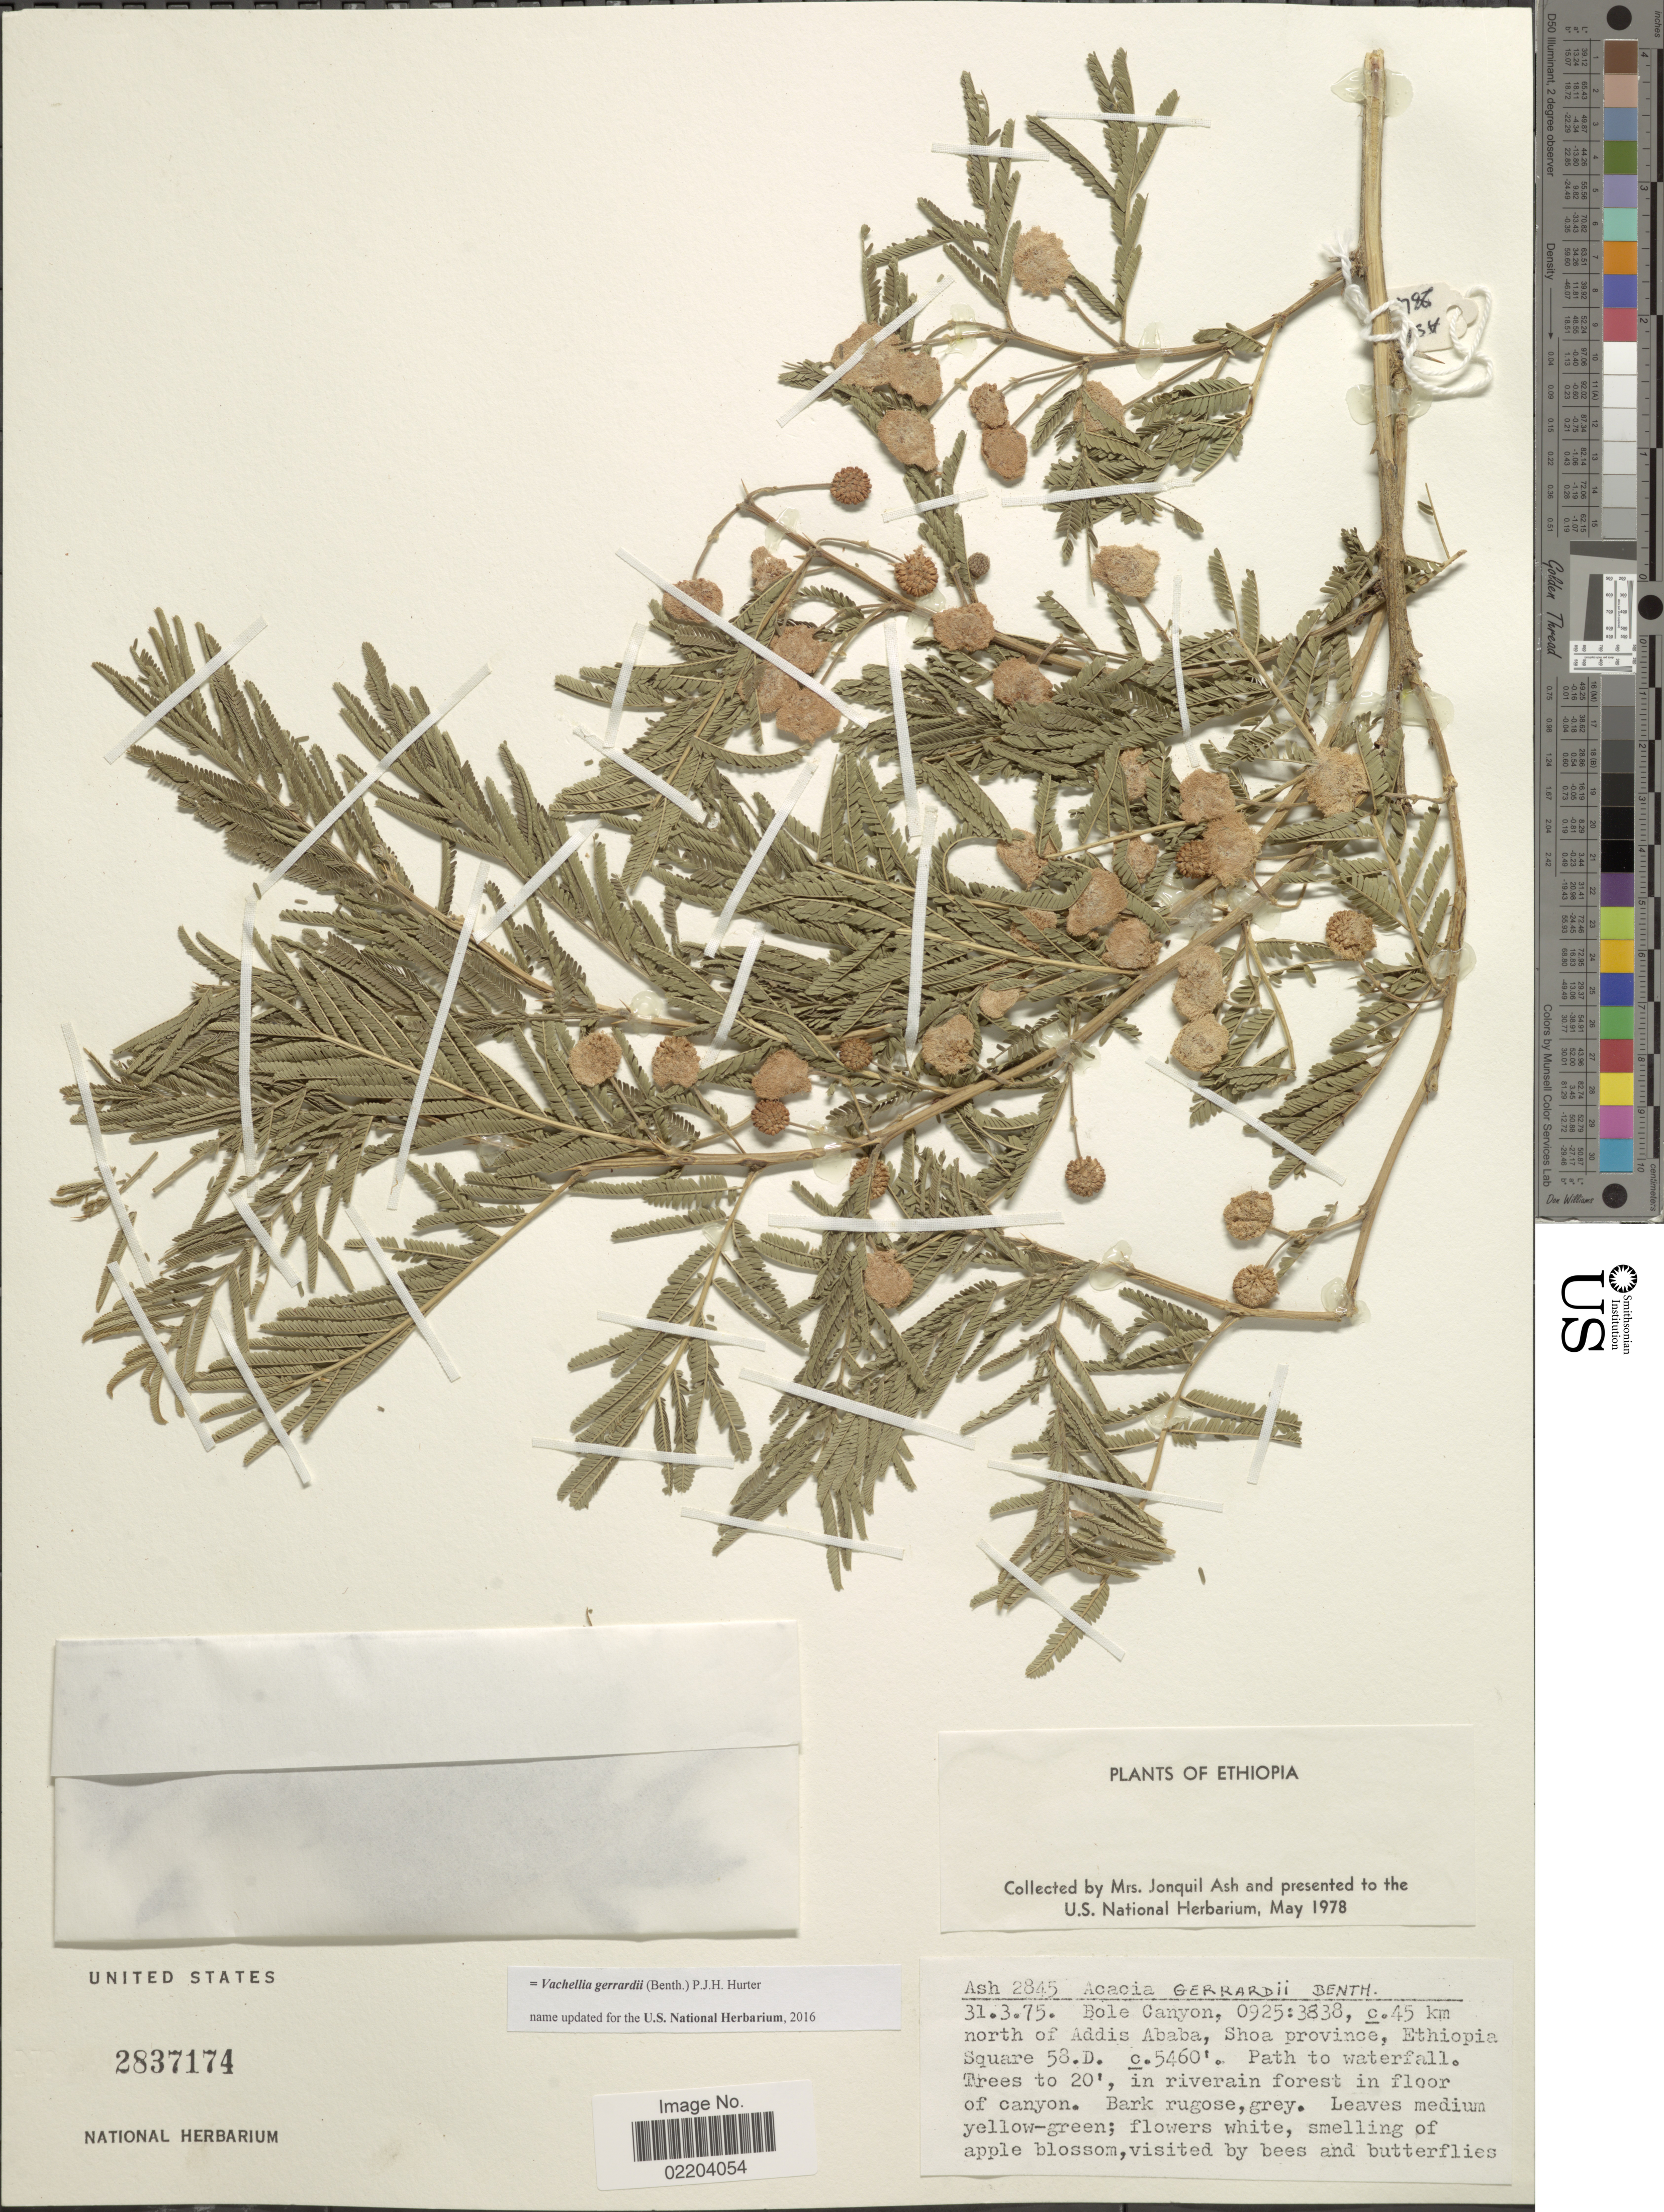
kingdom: Plantae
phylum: Tracheophyta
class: Magnoliopsida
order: Fabales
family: Fabaceae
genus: Vachellia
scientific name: Vachellia gerrardii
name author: (Benth.) P.J.H. Hurter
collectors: J. Ash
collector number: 2845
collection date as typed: Transcribed d/m/y: 31/3/75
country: Ethiopia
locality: Bole Canyon, 0925:3838, c. 45 km north of Addis Ababa, Shoa province, Ethiopia Square 58.D.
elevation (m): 1664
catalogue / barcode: US 2837174